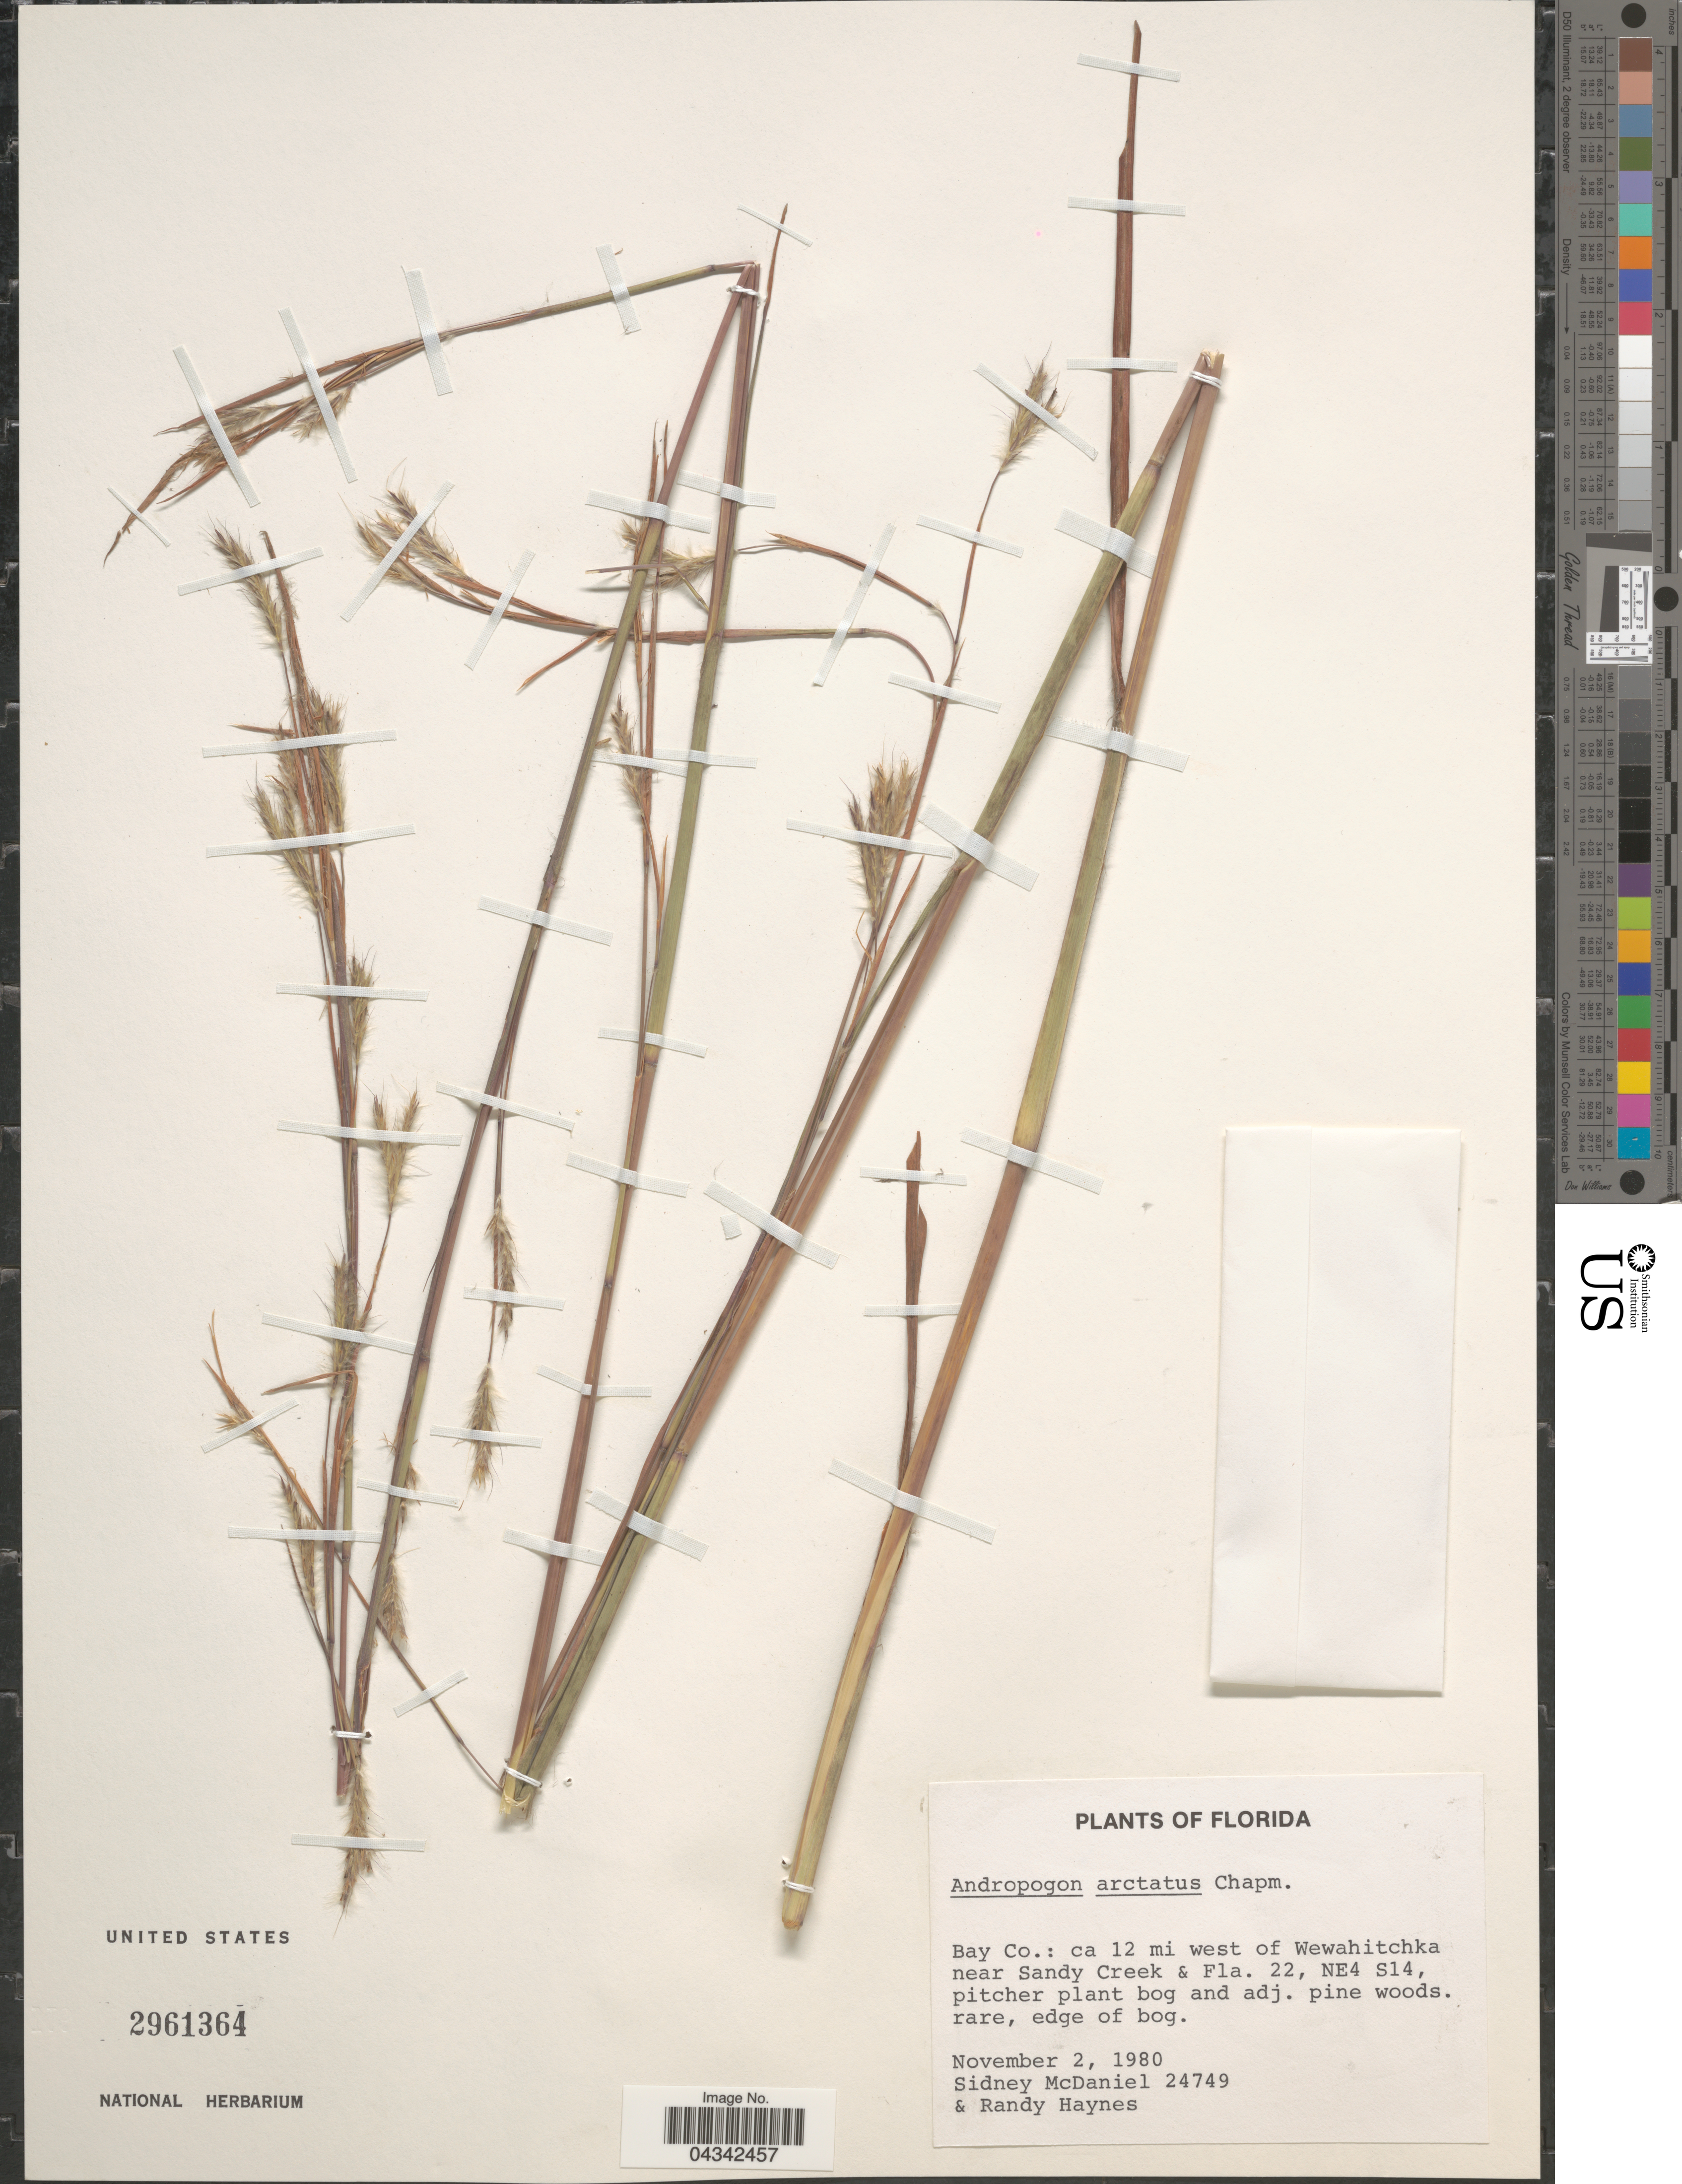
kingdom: Plantae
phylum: Tracheophyta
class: Liliopsida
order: Poales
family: Poaceae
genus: Andropogon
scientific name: Andropogon arctatus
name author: Chapm.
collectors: S. McDaniel & R. Haynes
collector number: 24749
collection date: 1980-11-02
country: United States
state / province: Florida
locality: Bay Co.: ca 12 mi west of Wewahitchka near Sandy Creek & Fla. 22, NE4 S14.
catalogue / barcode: US 2961364